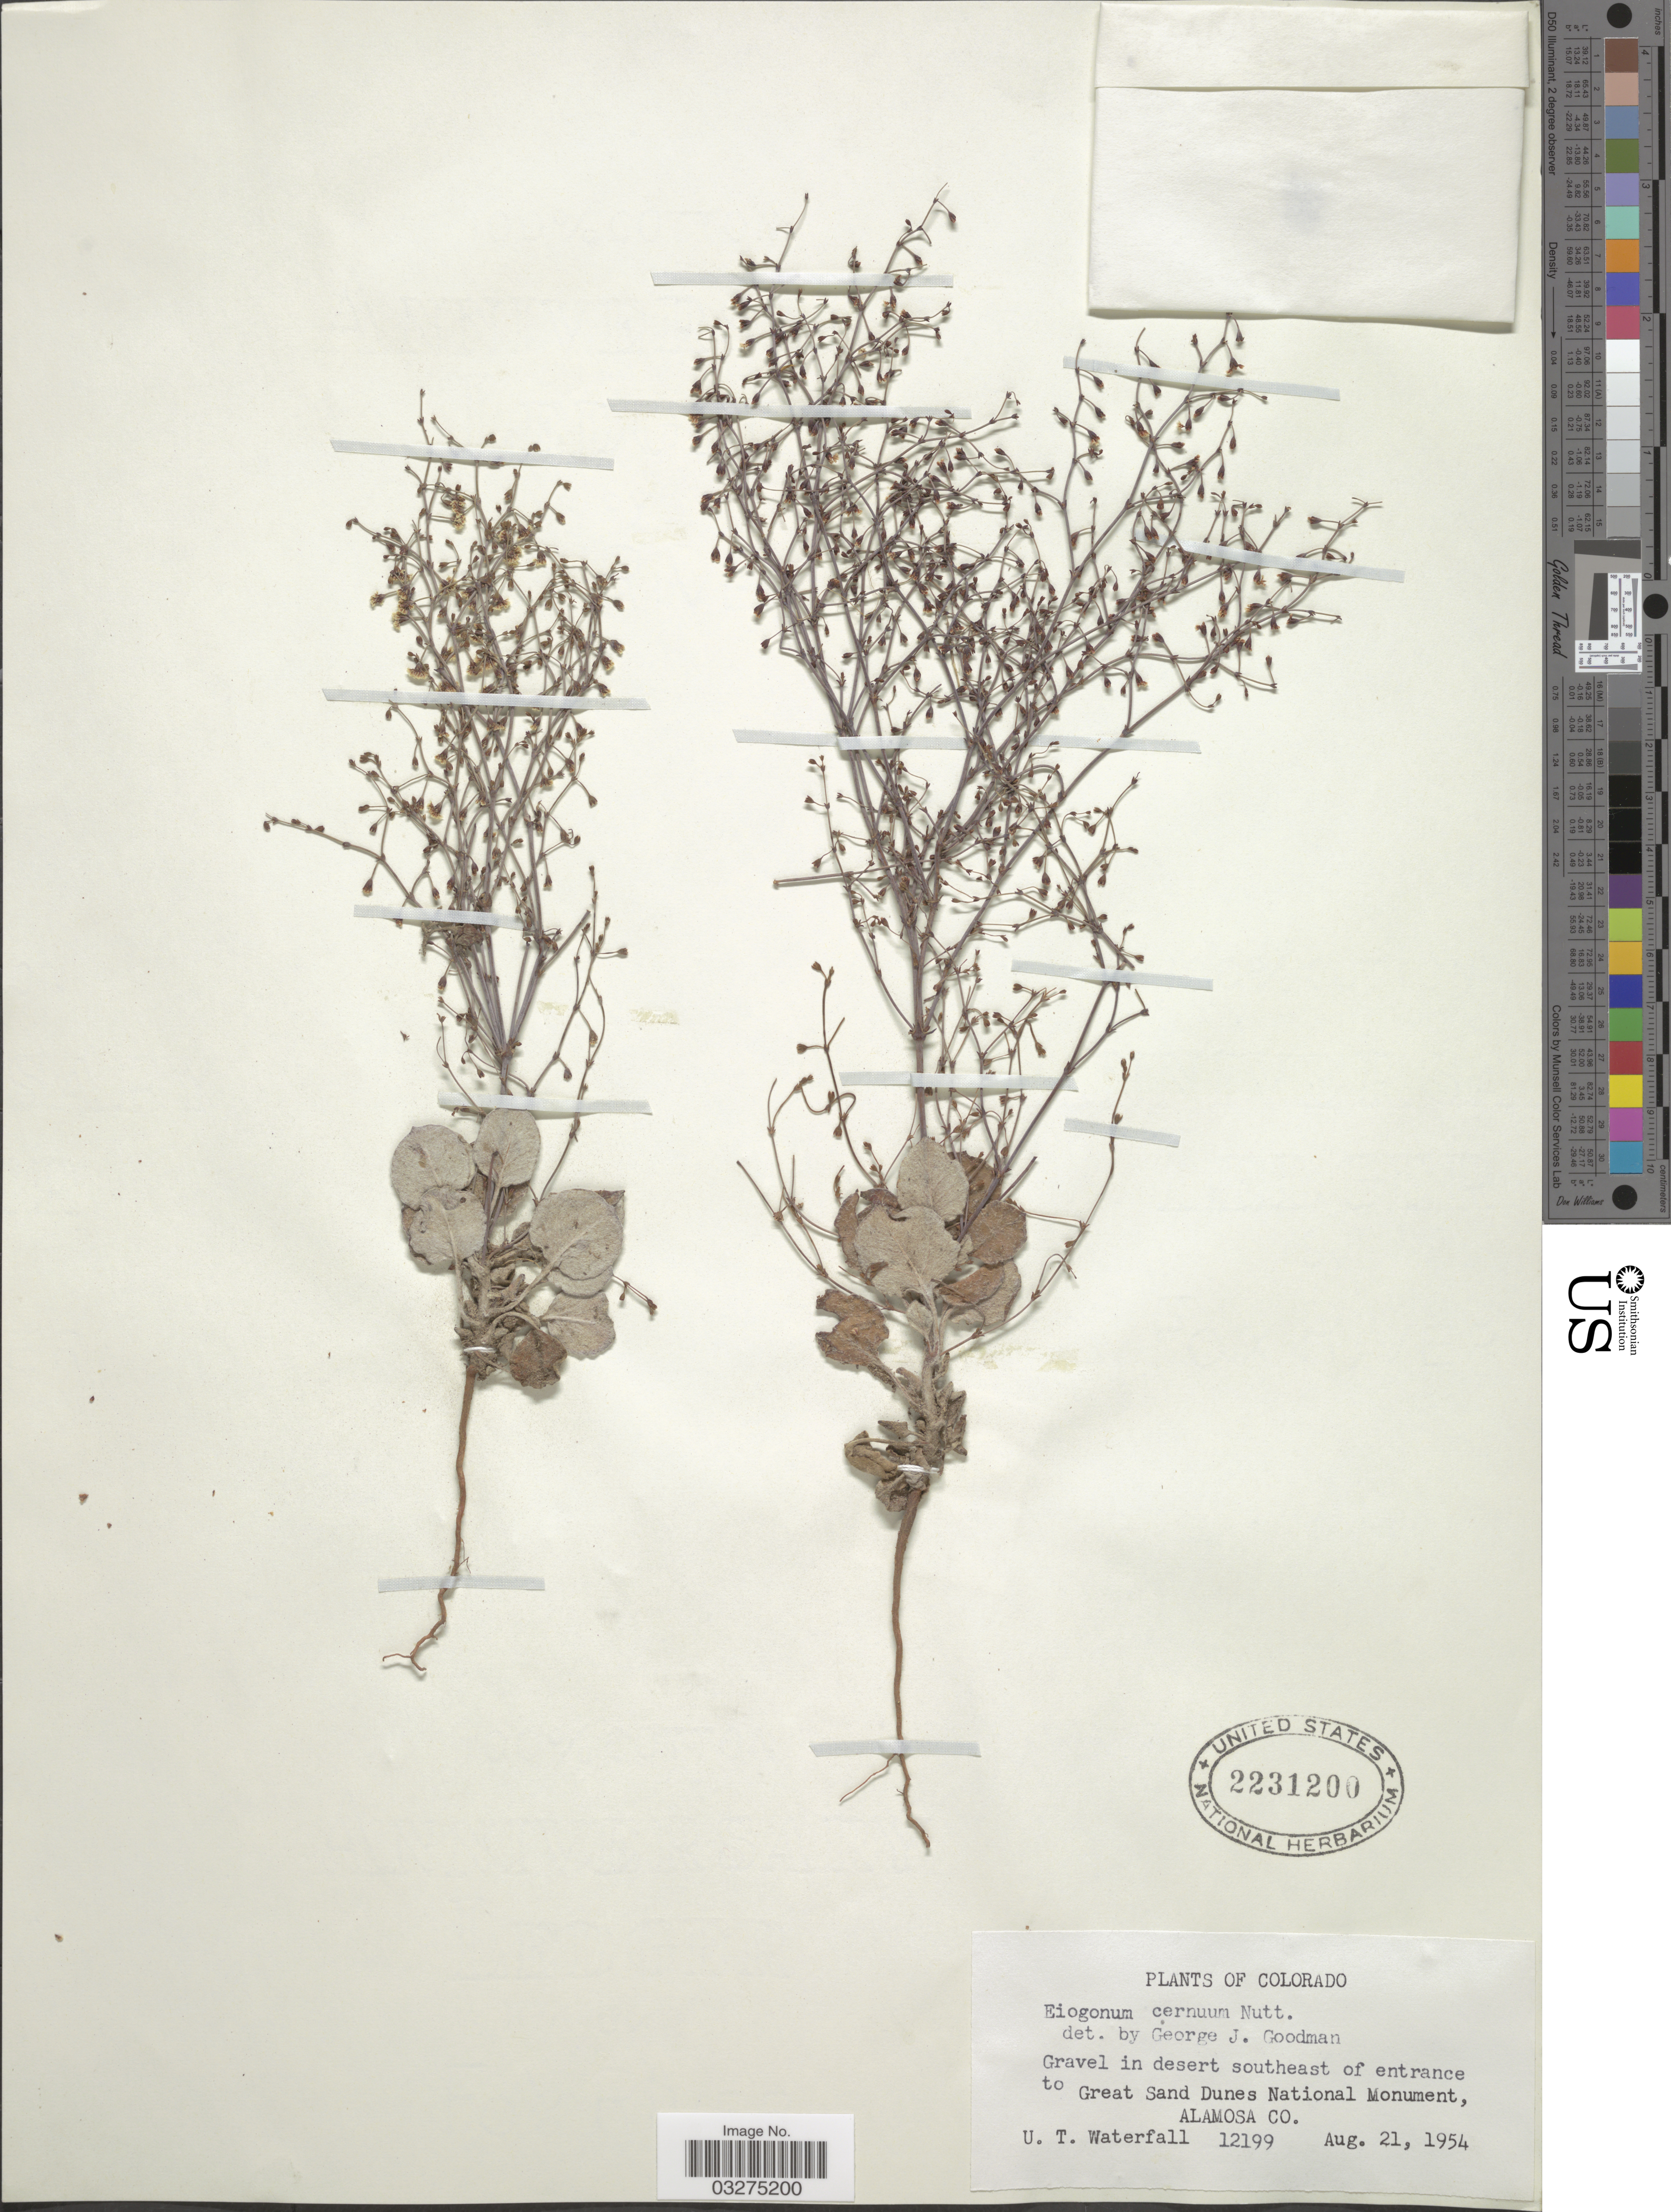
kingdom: Plantae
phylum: Tracheophyta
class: Magnoliopsida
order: Caryophyllales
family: Polygonaceae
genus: Eriogonum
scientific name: Eriogonum cernuum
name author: Nutt.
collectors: U. T. Waterfall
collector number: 12199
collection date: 1954-08-21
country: United States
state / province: Colorado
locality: Gravel in desert southeast of entrance to Great Sand Dunes National Monument, Alamosa Co.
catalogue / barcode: US 2231200